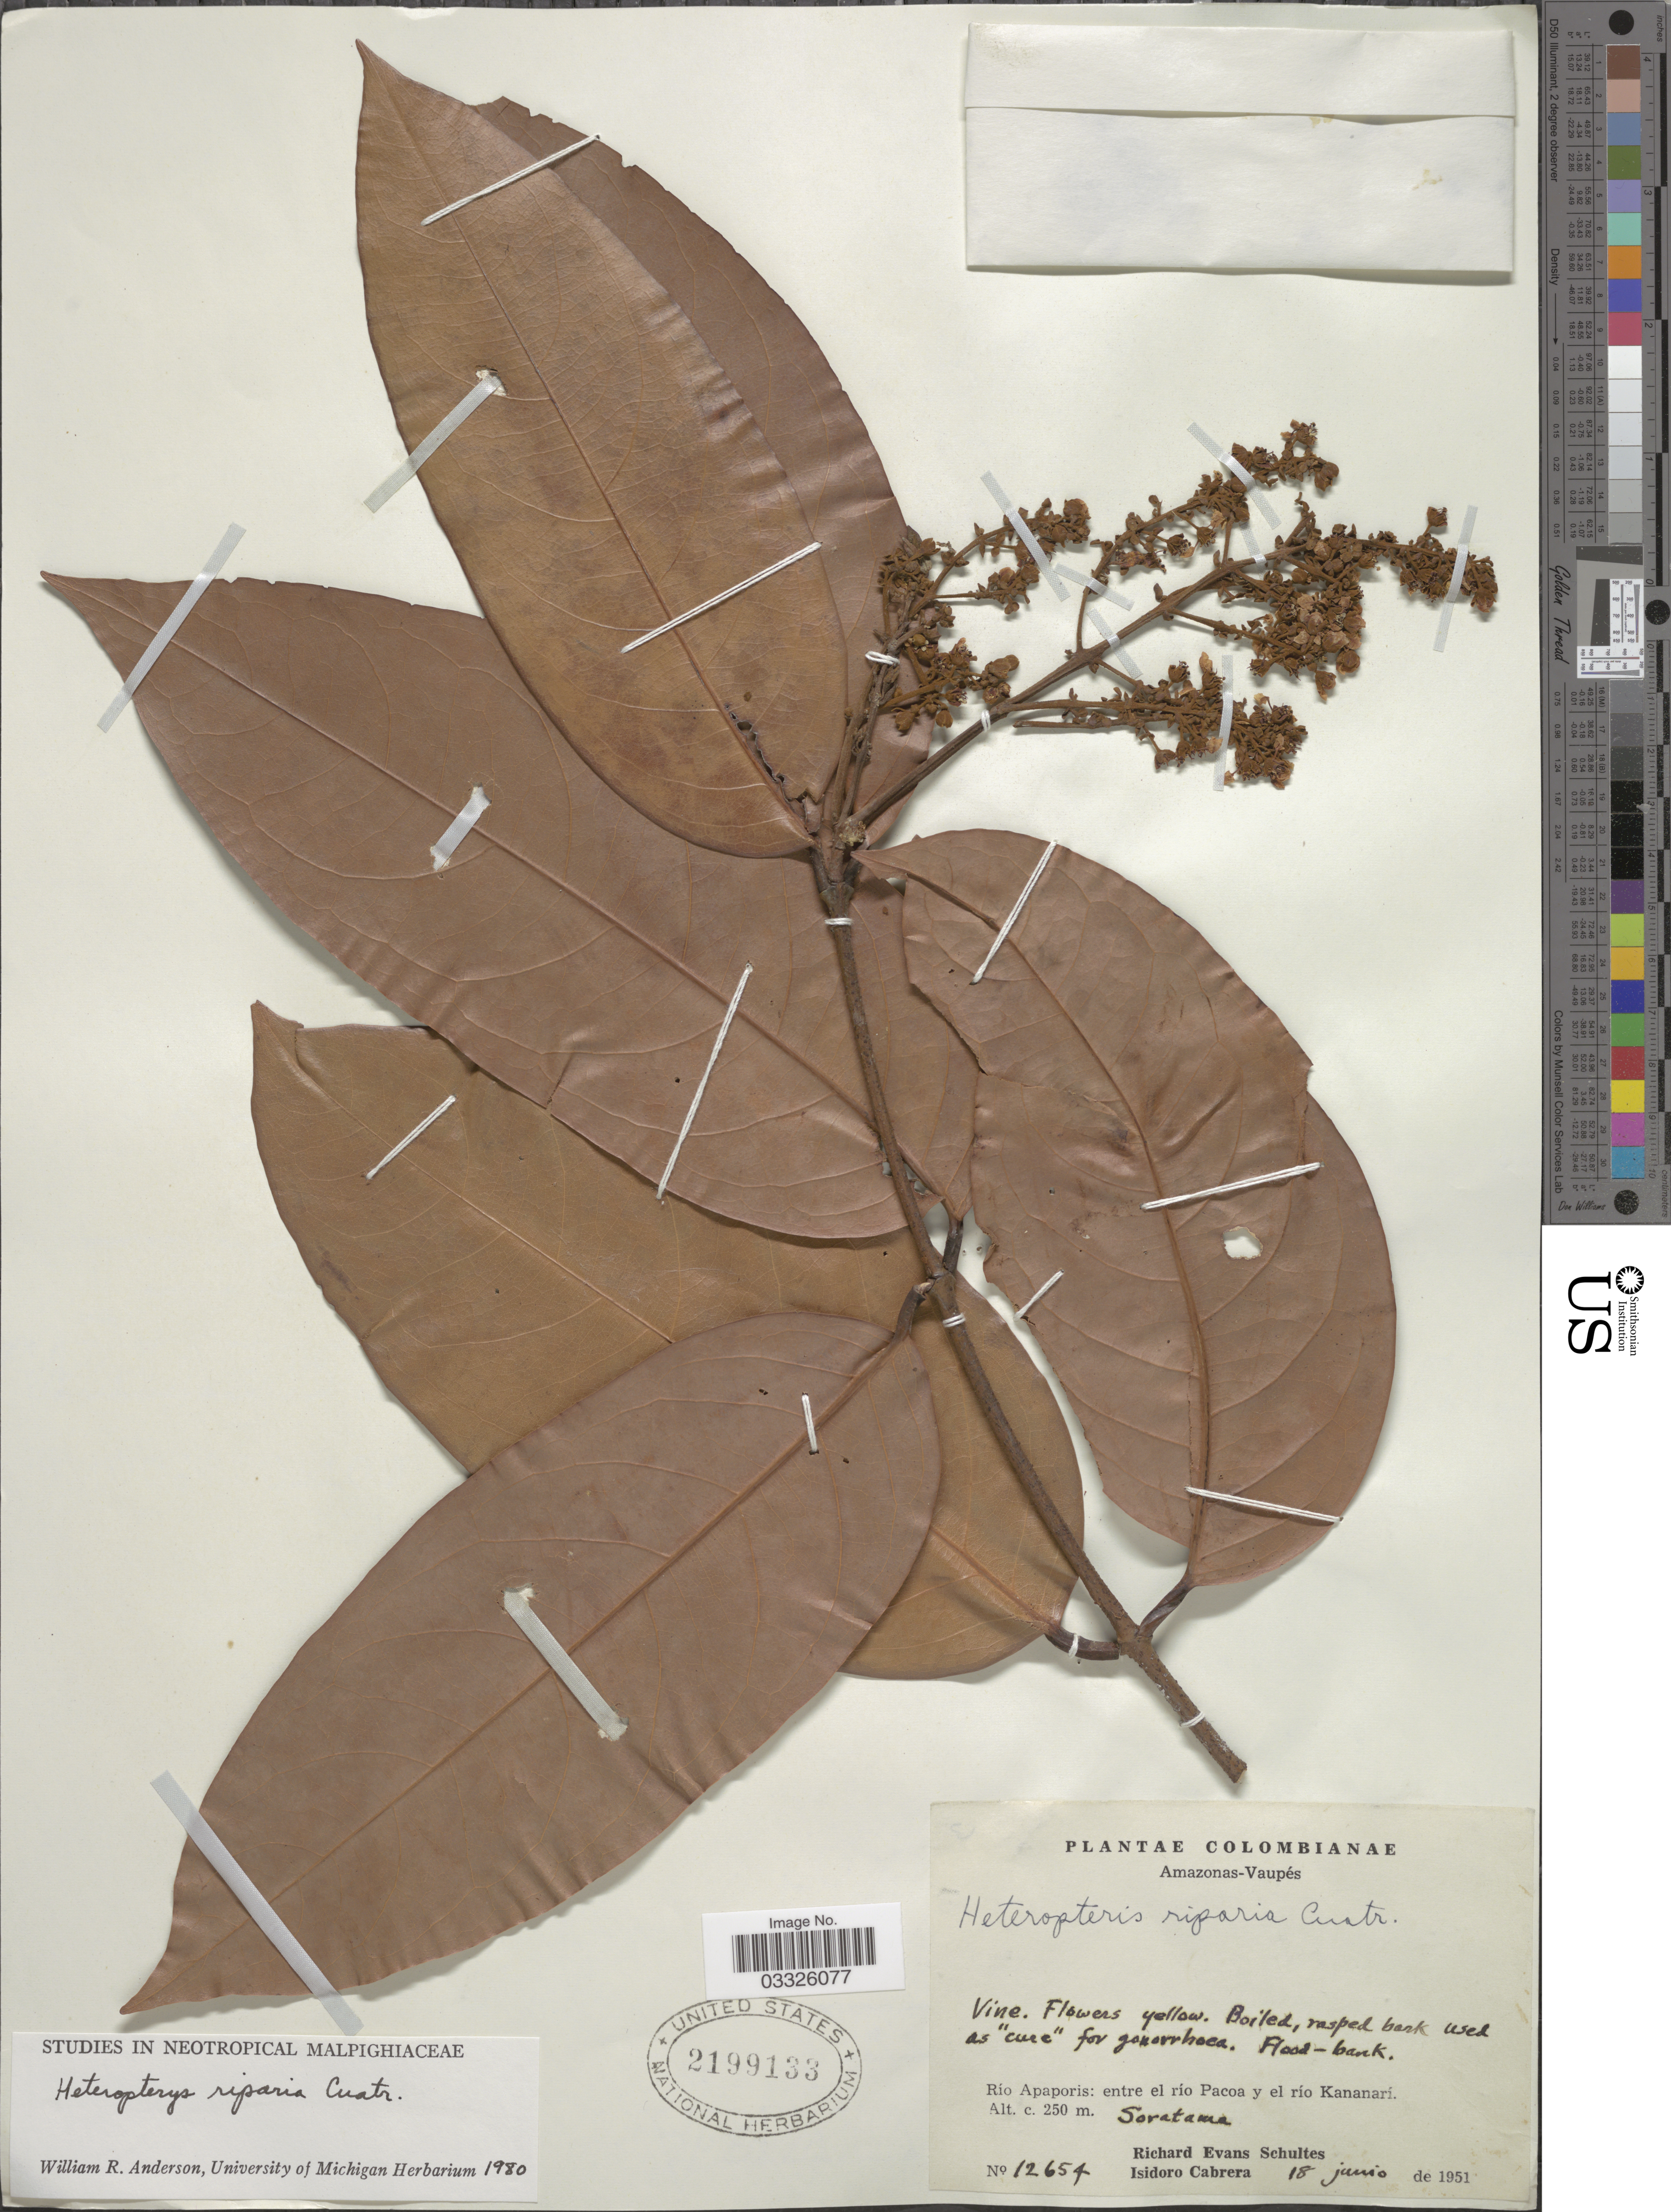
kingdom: Plantae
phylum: Tracheophyta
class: Magnoliopsida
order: Malpighiales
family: Malpighiaceae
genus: Heteropterys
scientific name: Heteropterys riparia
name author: Cuatrec.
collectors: R. E. Schultes & I. Cabrera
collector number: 12654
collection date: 1951-06-18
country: Colombia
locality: Amazonas - Vaupés. Río Apaporis: entre el río Pacoa y el río Kananari. Soratama.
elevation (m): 250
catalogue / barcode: US 2199133